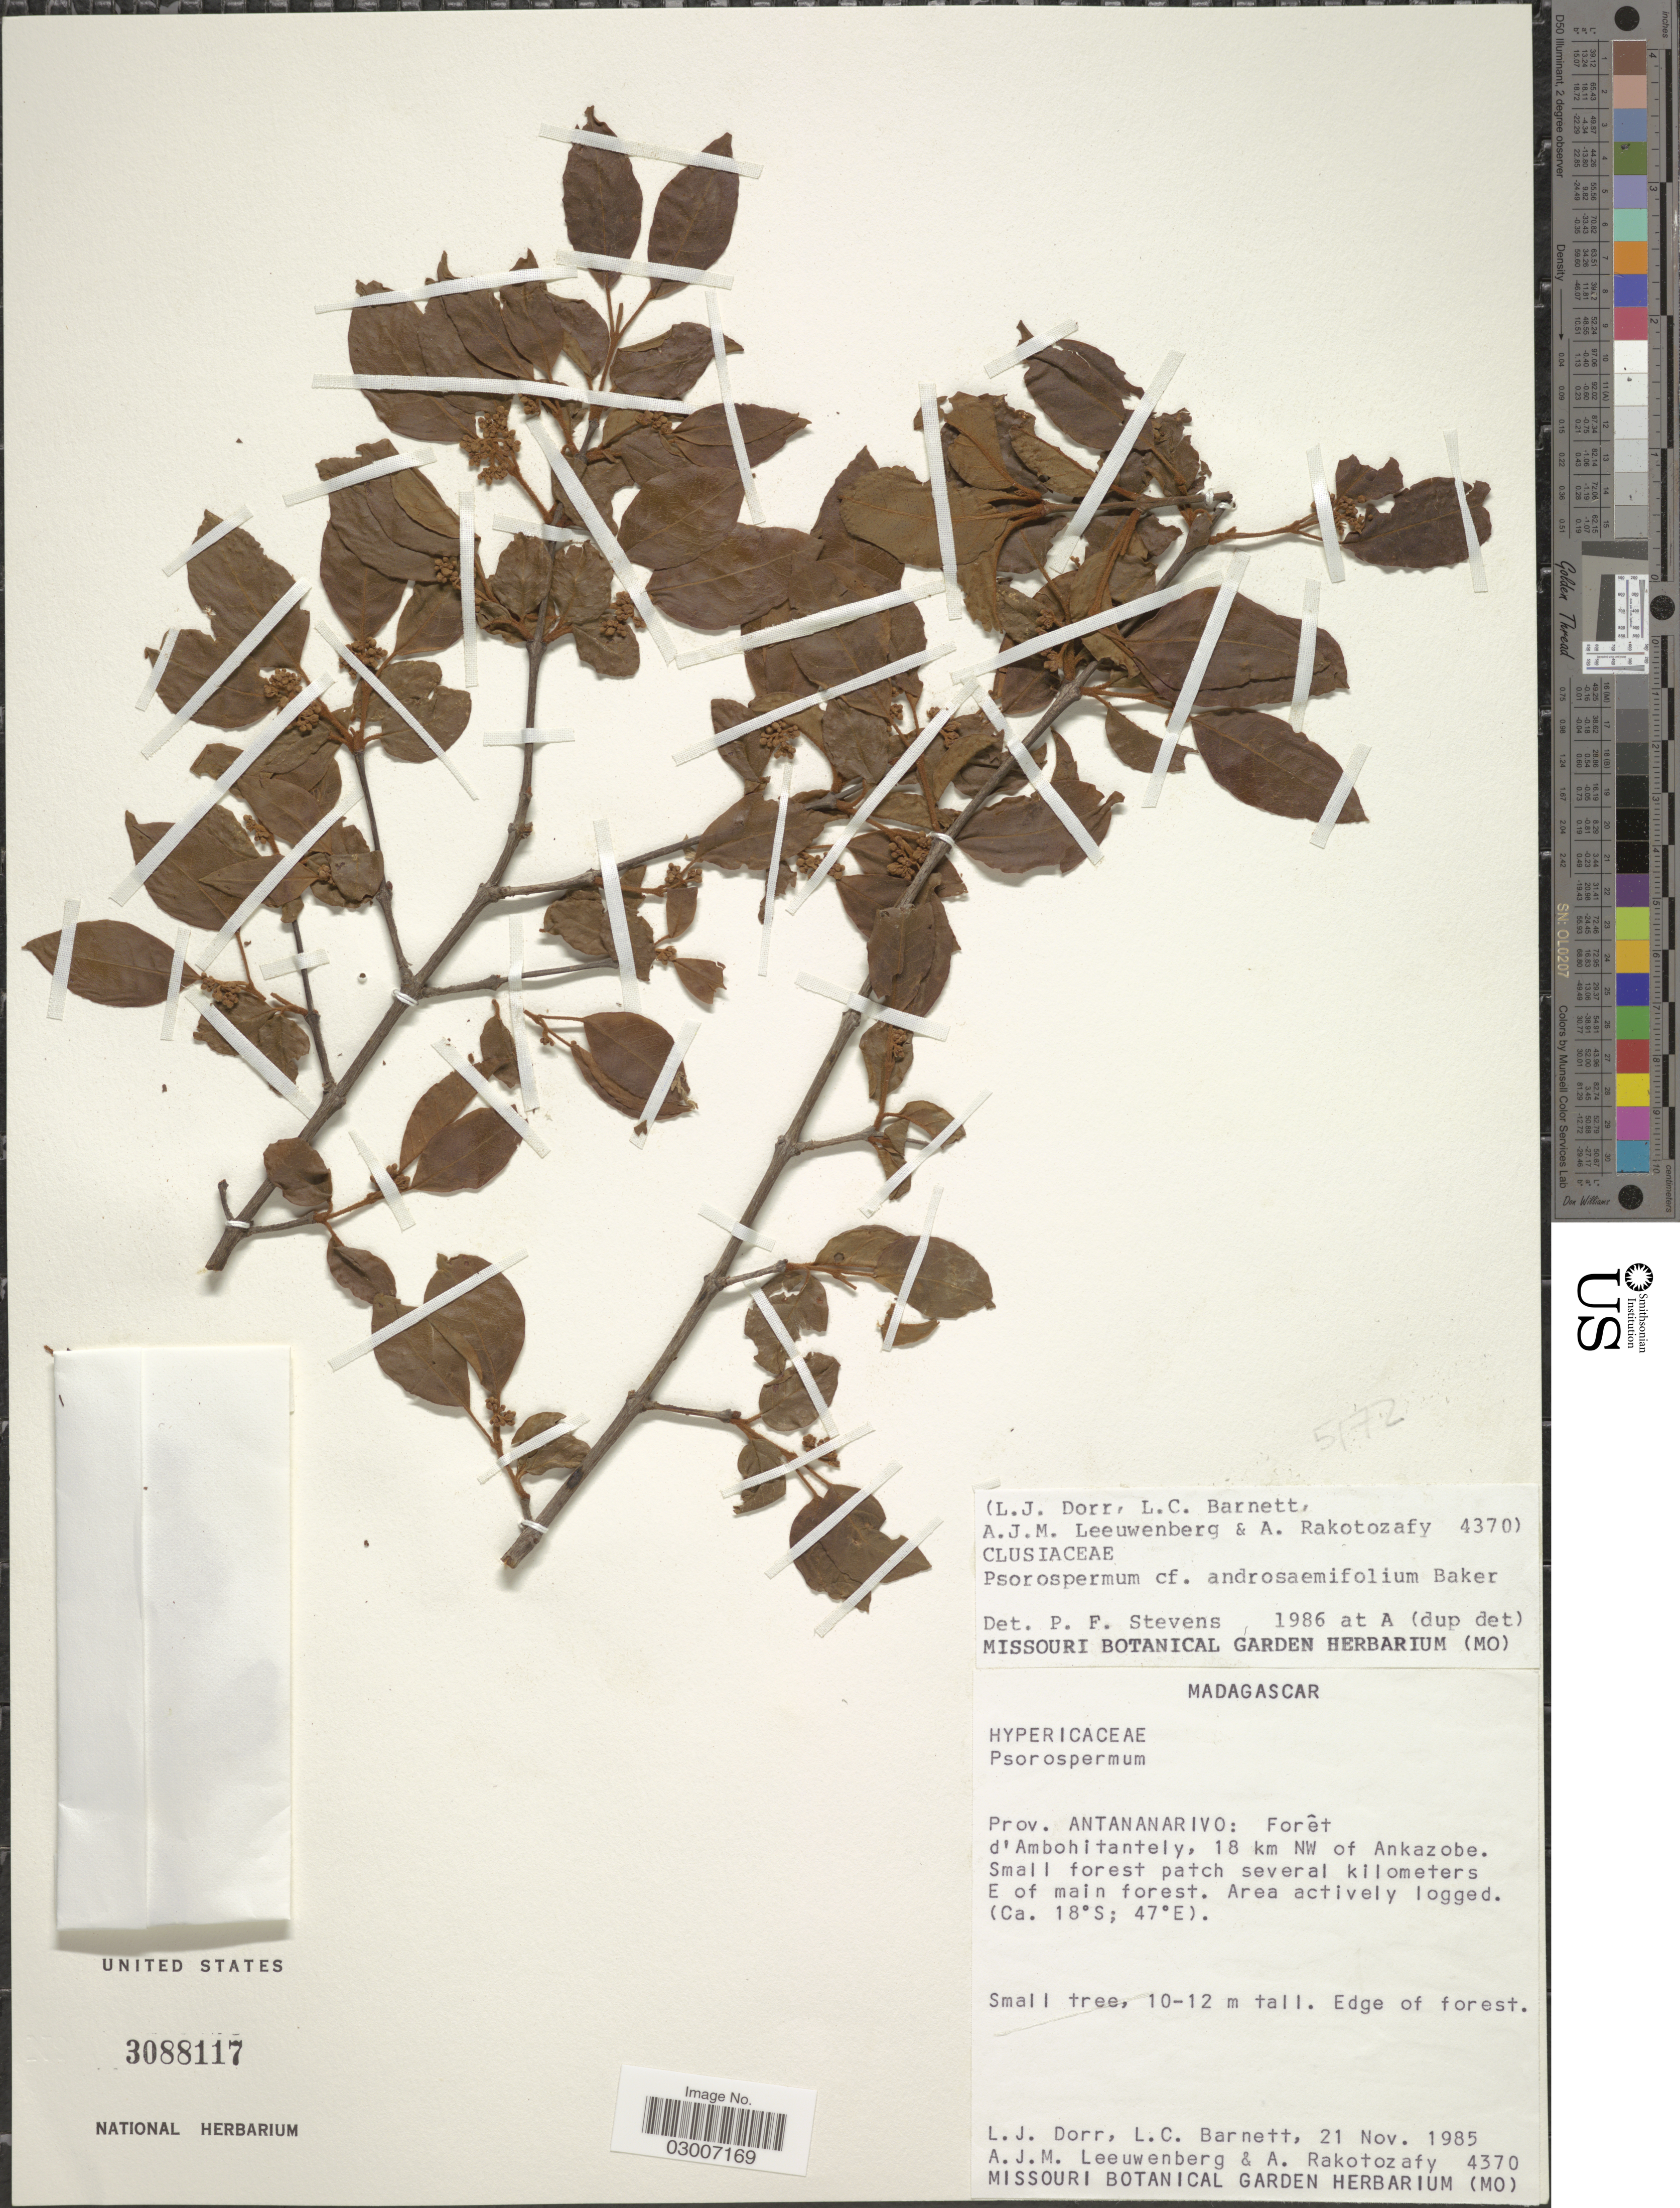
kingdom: Plantae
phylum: Tracheophyta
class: Magnoliopsida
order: Malpighiales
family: Hypericaceae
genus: Psorospermum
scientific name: Psorospermum androsaemifolium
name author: Baker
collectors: L. J. Dorr, L. C. Barnett, A. J. M. Leeuwenberg & A. Rakotozafy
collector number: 4370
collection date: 1985-11-21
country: Madagascar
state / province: Analamanga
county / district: Ankazobe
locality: Forêt d'Ambohitantely, 18 km NW of Ankazobe. Small forest patch several kilometers E of main forest.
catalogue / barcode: US 3088117